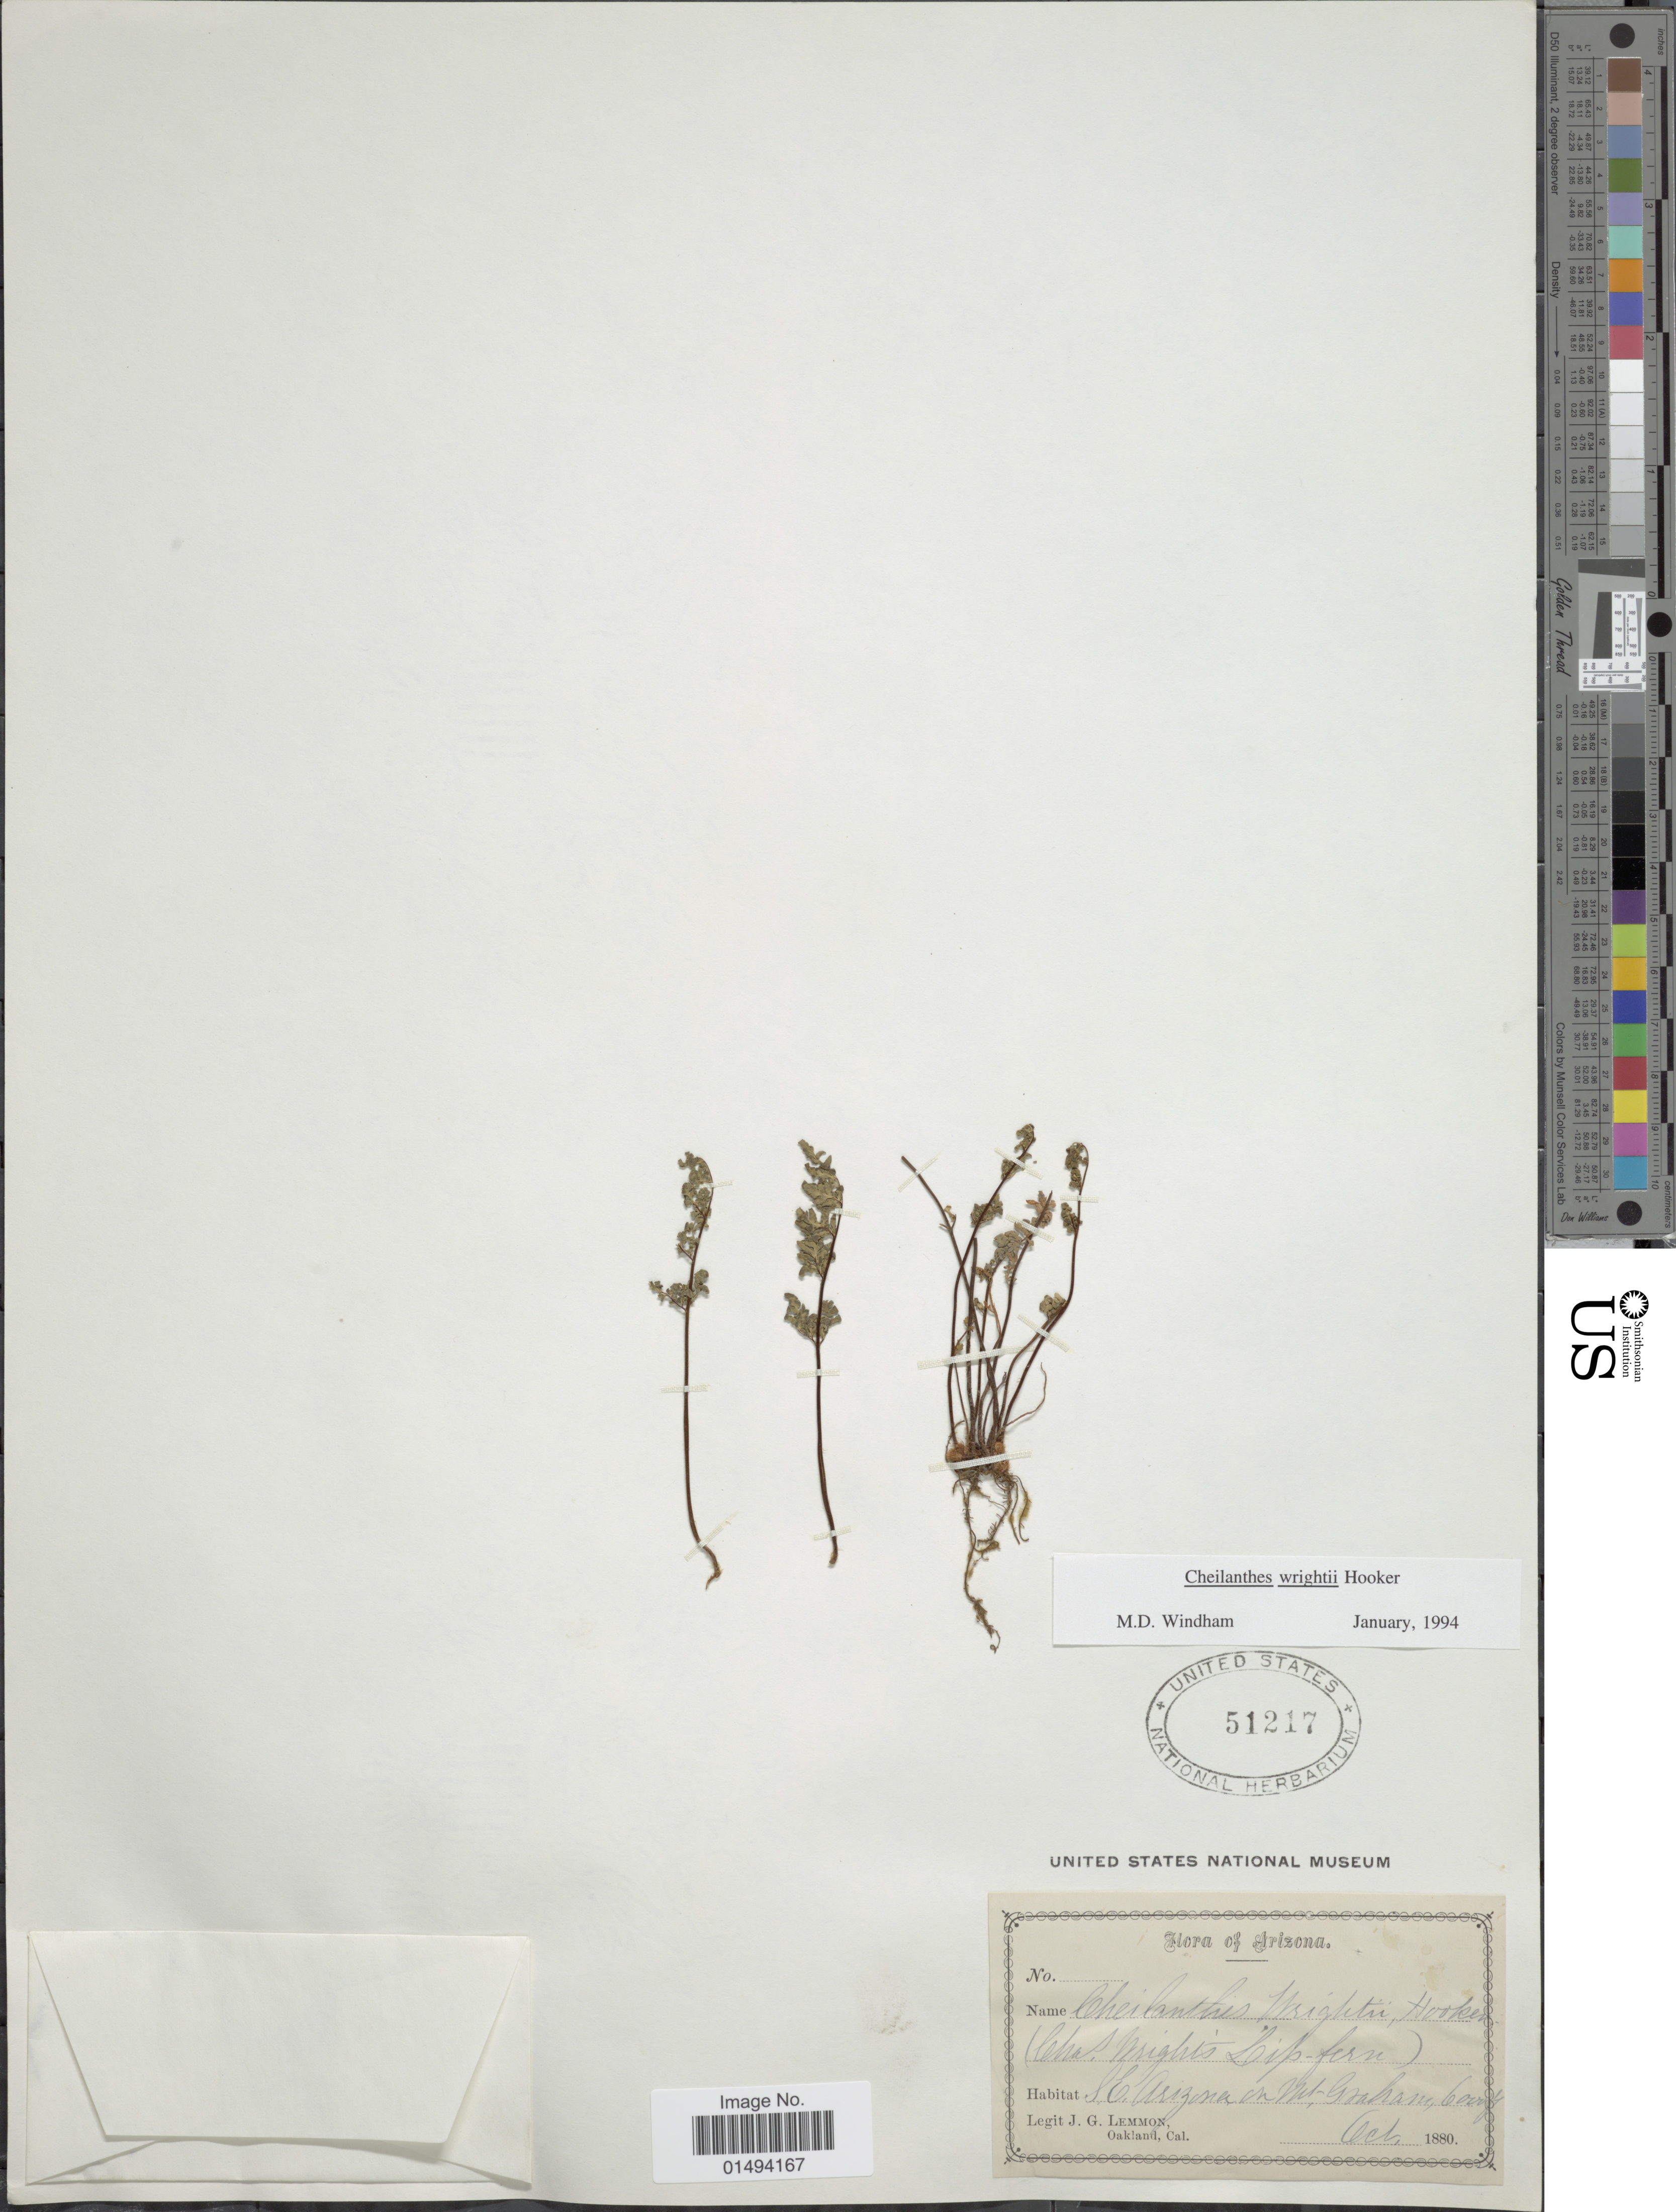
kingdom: Plantae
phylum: Tracheophyta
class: Polypodiopsida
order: Polypodiales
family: Pteridaceae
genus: Myriopteris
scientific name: Myriopteris wrightii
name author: (Hook.) Grusz & Windham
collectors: J. Lemmon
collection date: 1880-10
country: United States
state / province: Arizona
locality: Arizona, S.E. Arizona on Mt, Graham County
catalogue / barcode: US 51217